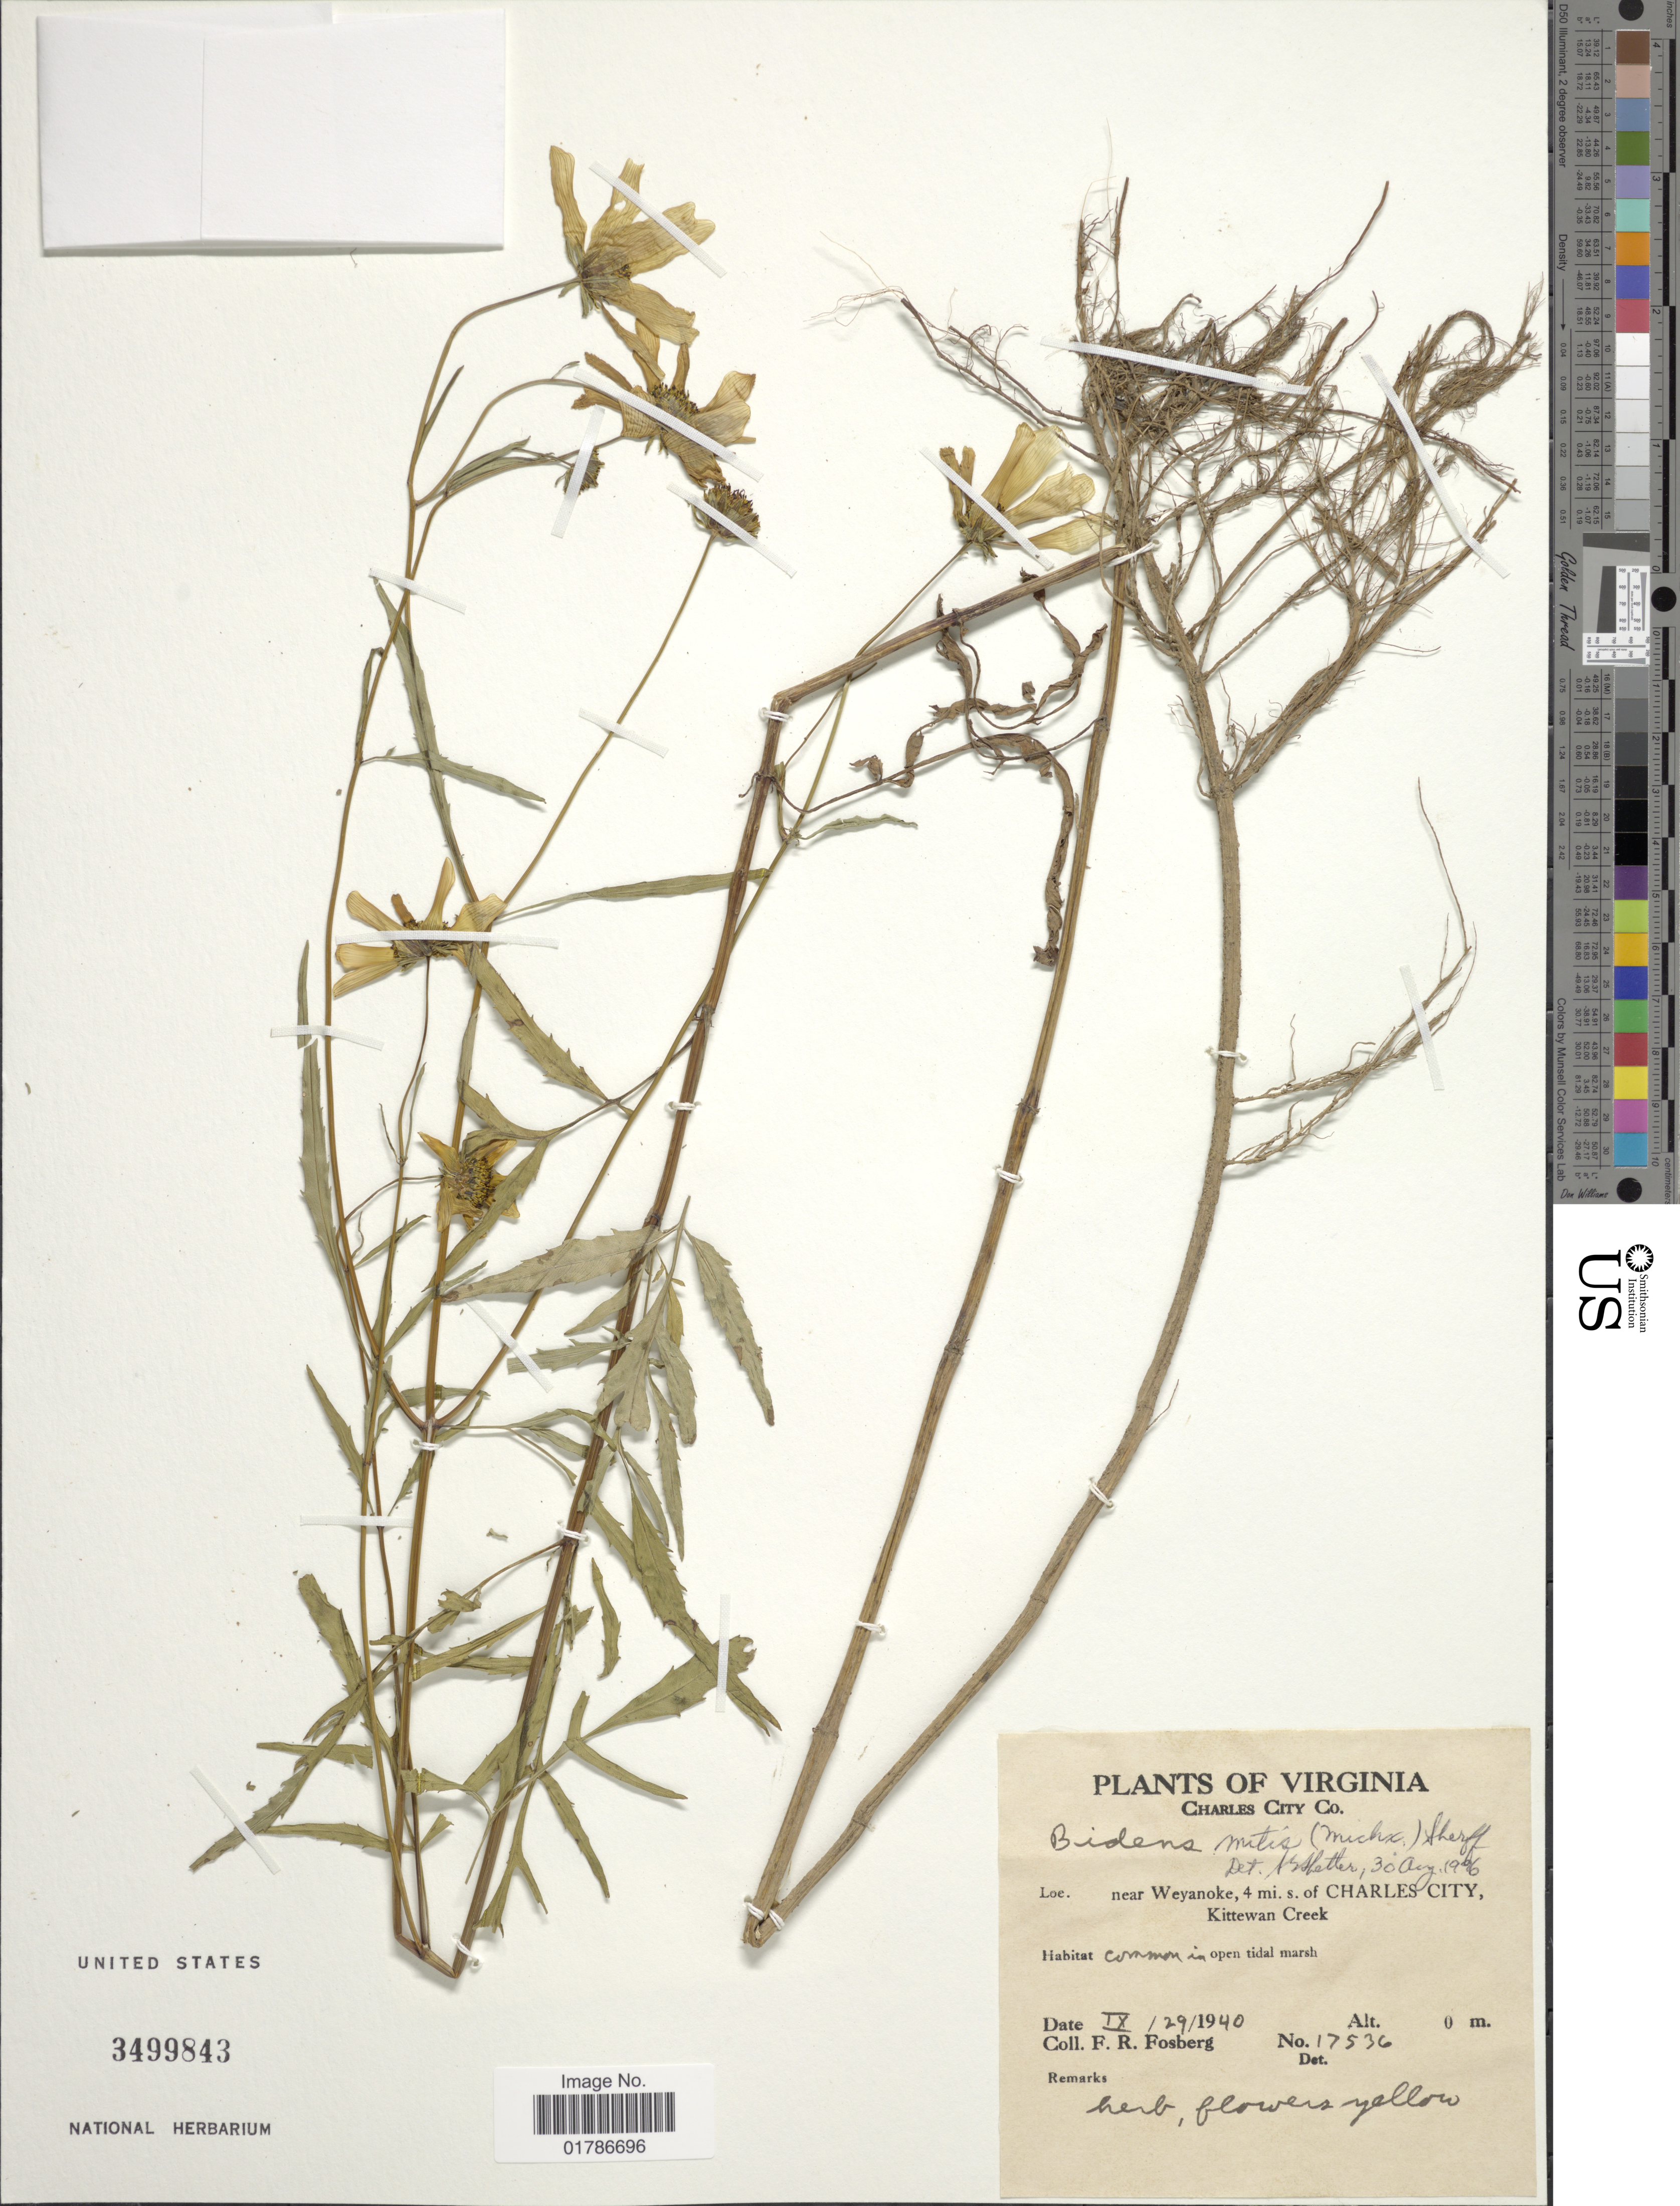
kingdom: Plantae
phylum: Tracheophyta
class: Magnoliopsida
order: Asterales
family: Asteraceae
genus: Bidens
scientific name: Bidens mitis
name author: (Michx.) Sherff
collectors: F. R. Fosberg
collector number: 17536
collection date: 1940-09-29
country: United States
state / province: Virginia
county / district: Charles City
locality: Charles City Co., near Weyanoke, 4 mi. s. of Charles City, Kittewan Creek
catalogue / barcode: US 3499843